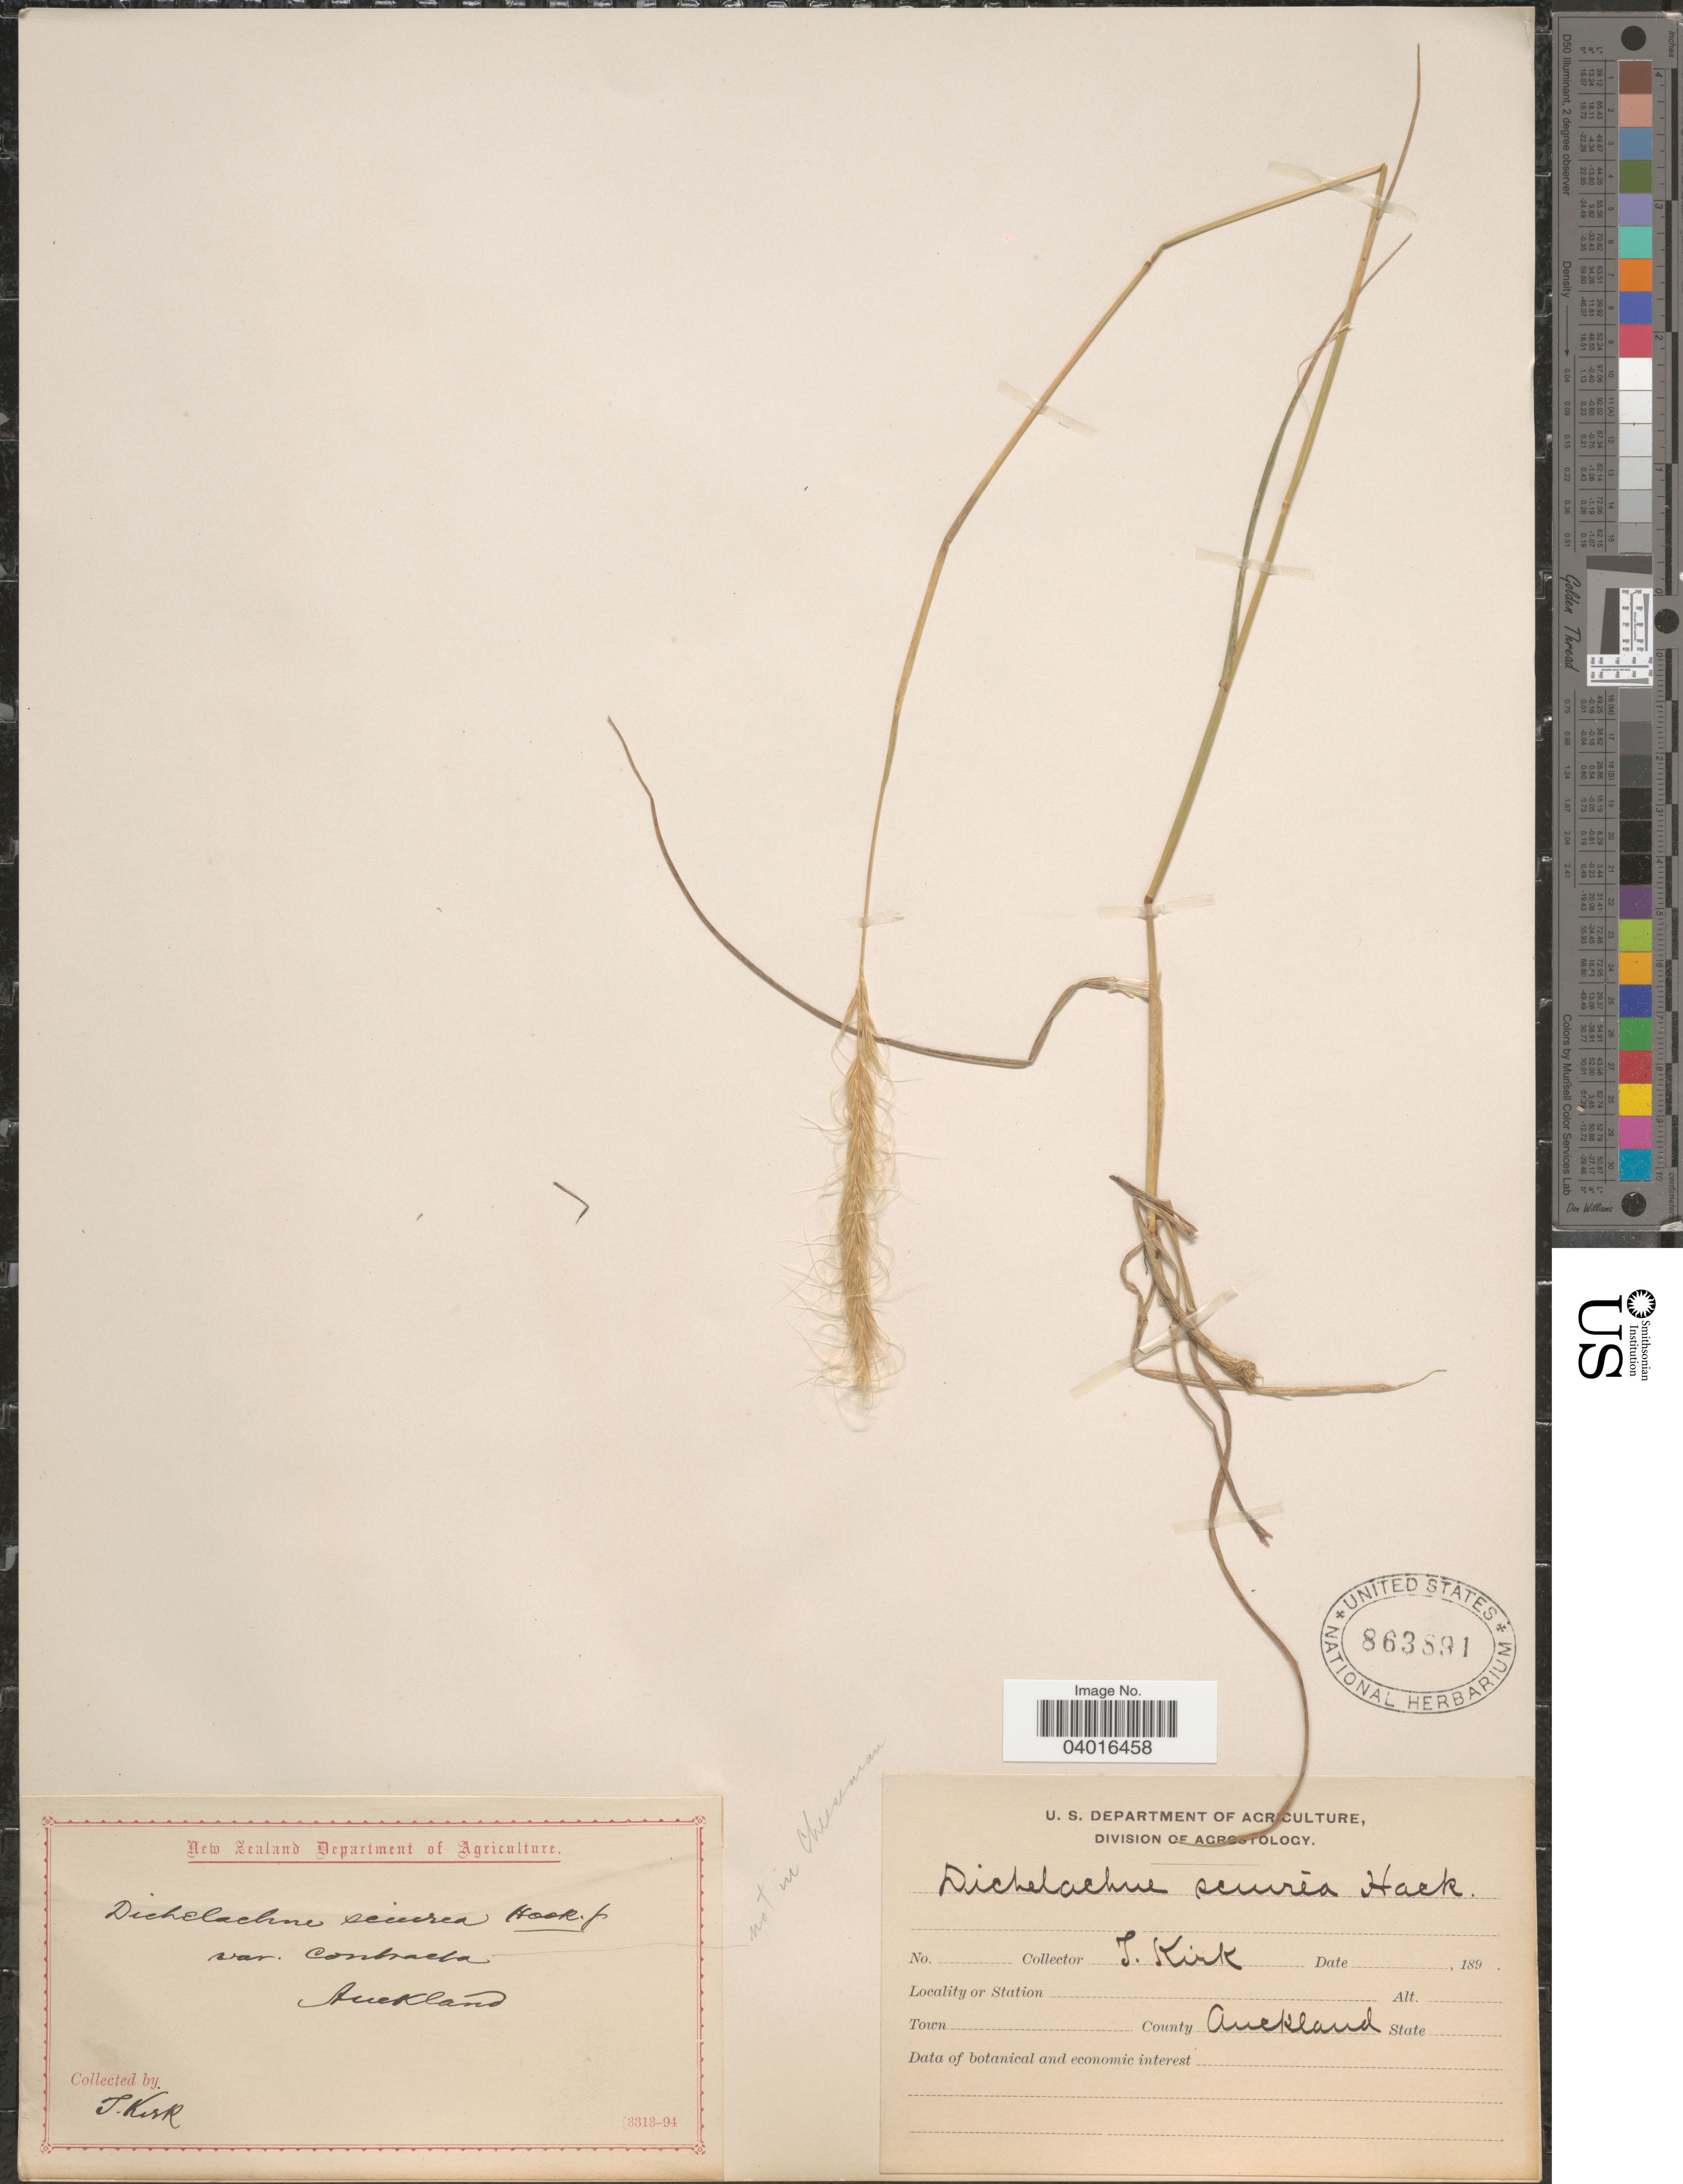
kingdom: Plantae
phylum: Tracheophyta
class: Liliopsida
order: Poales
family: Poaceae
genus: Dichelachne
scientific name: Dichelachne micrantha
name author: (Cav.) Domin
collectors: T. Kirk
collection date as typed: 189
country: New Zealand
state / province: Auckland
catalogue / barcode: US 863891